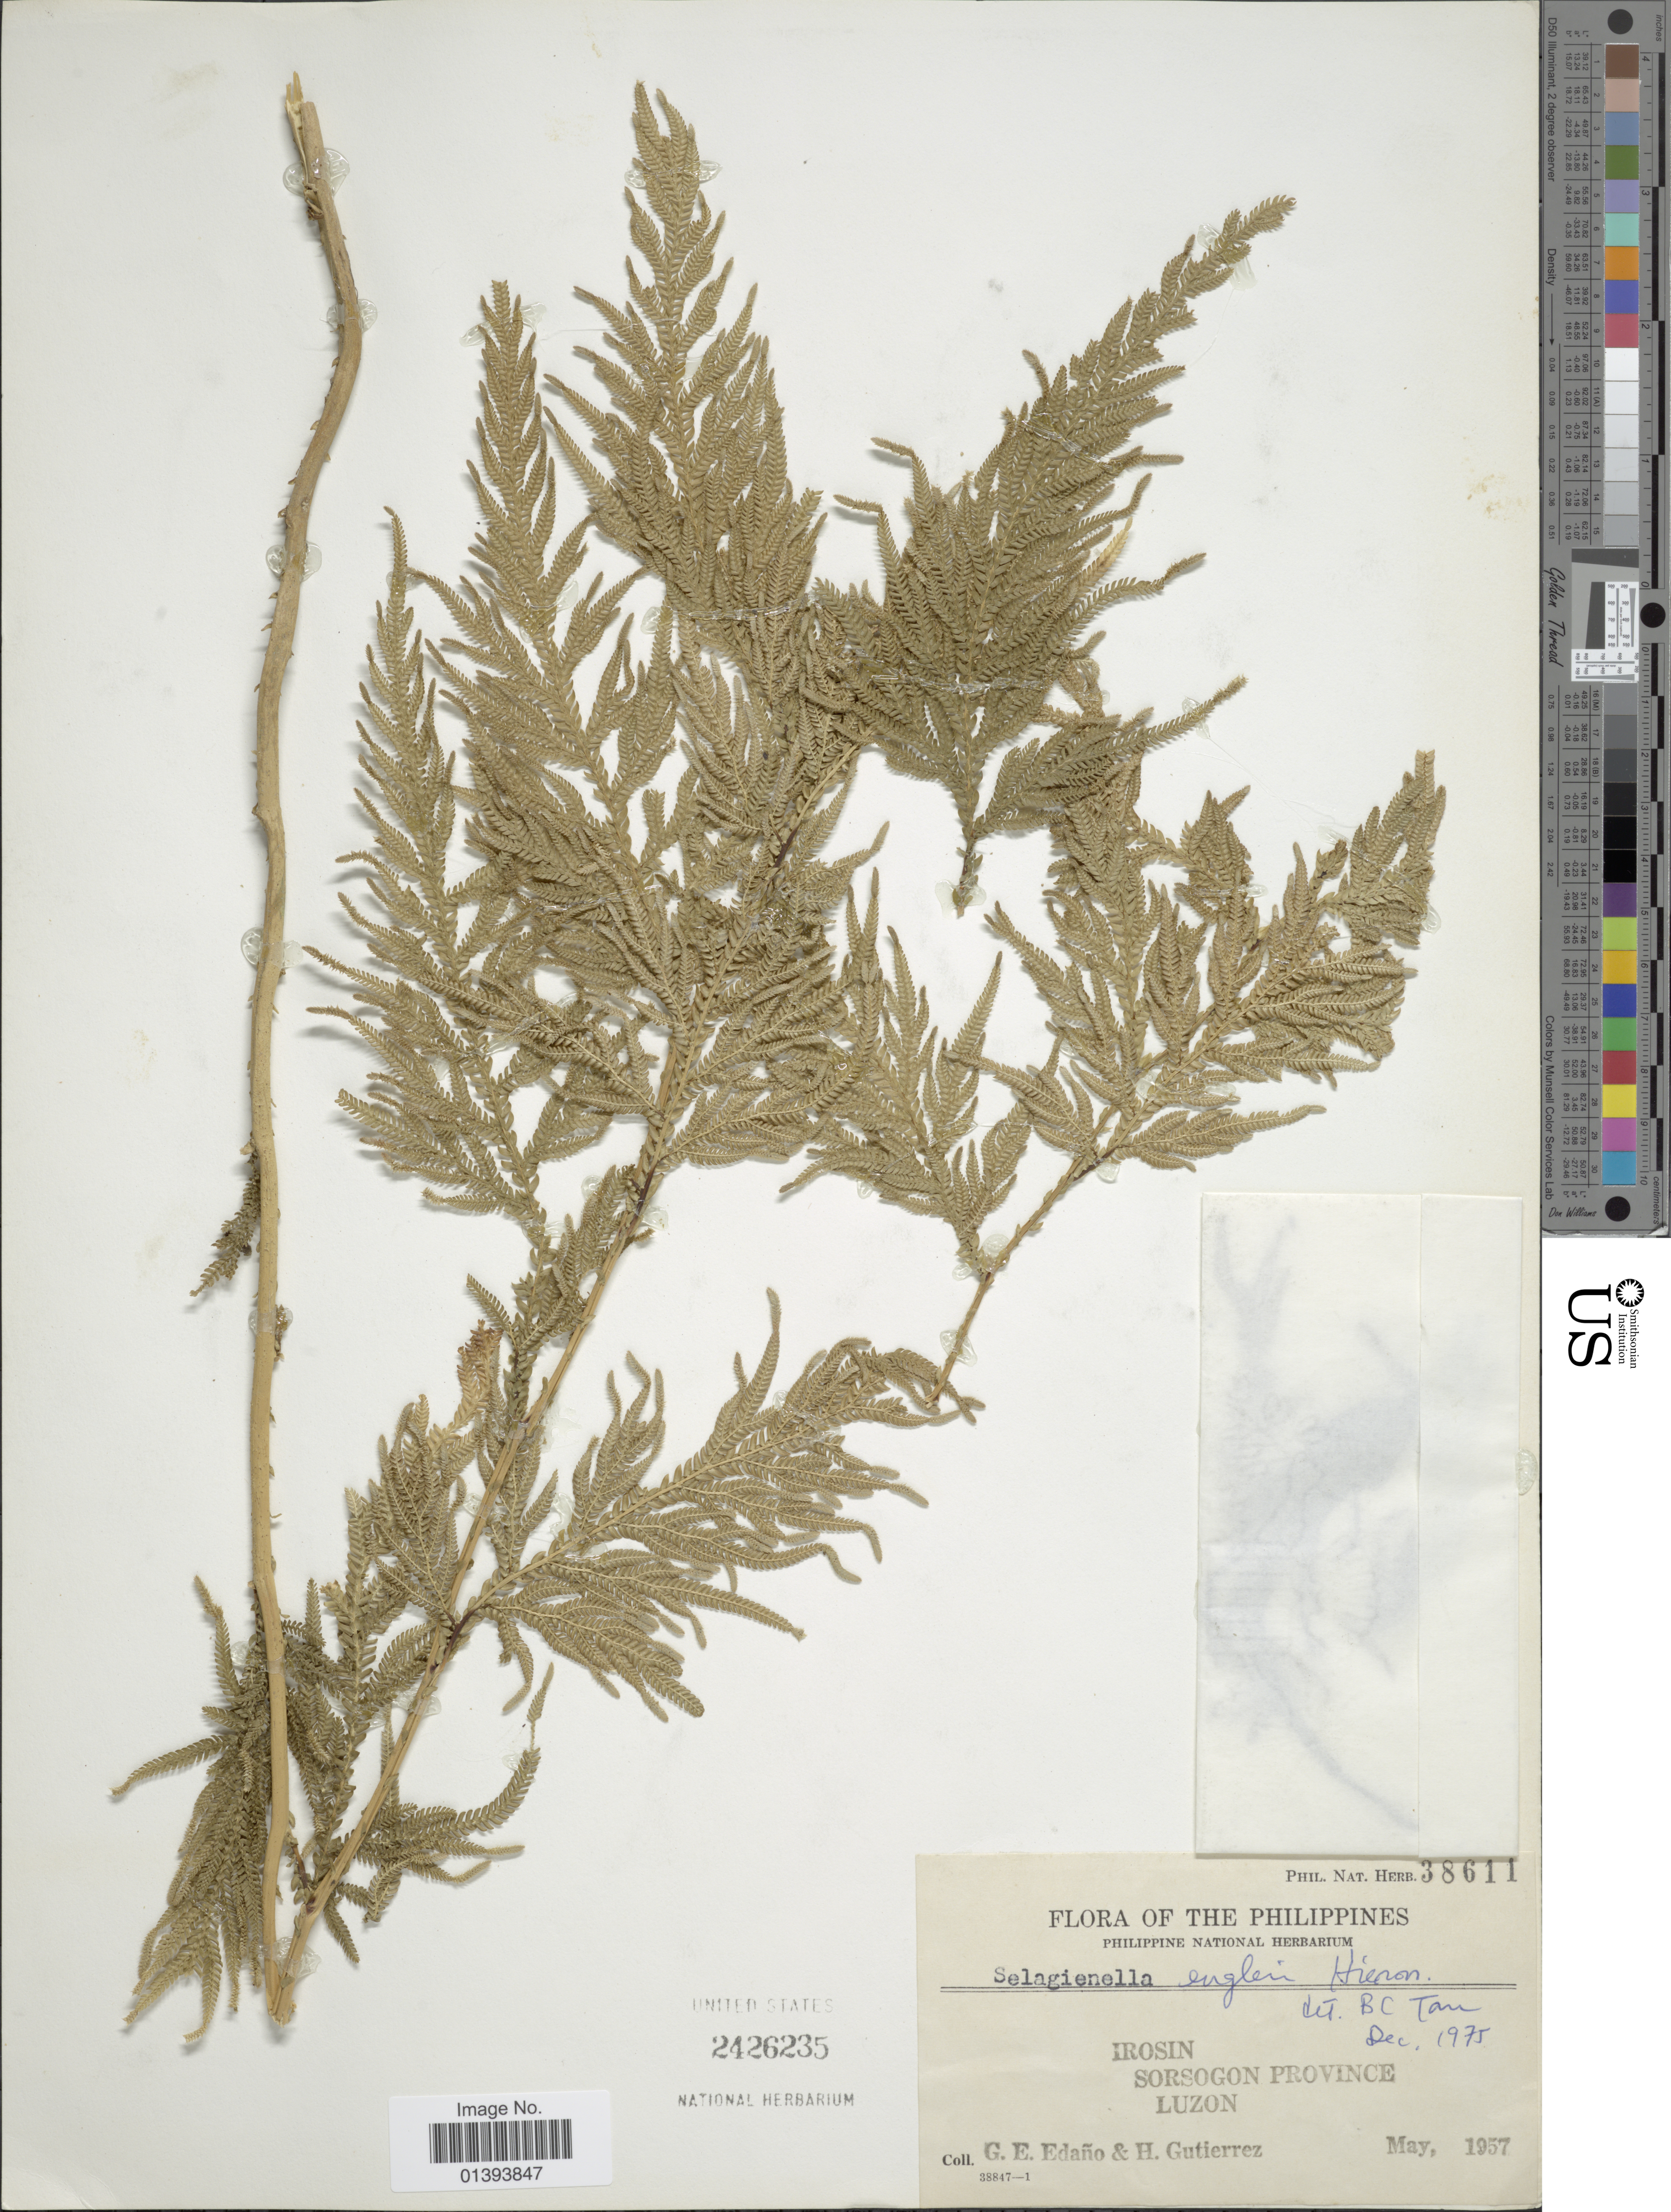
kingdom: Plantae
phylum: Tracheophyta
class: Lycopodiopsida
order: Selaginellales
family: Selaginellaceae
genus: Selaginella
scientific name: Selaginella engleri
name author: Hieron.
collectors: G. E. Edaño & H. Gutierrez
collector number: Phil. Nat. Herb. 38611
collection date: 1957-05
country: Philippines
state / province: Central Luzon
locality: Irosin, Sorsogon province, Luzon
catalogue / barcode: US 2426235